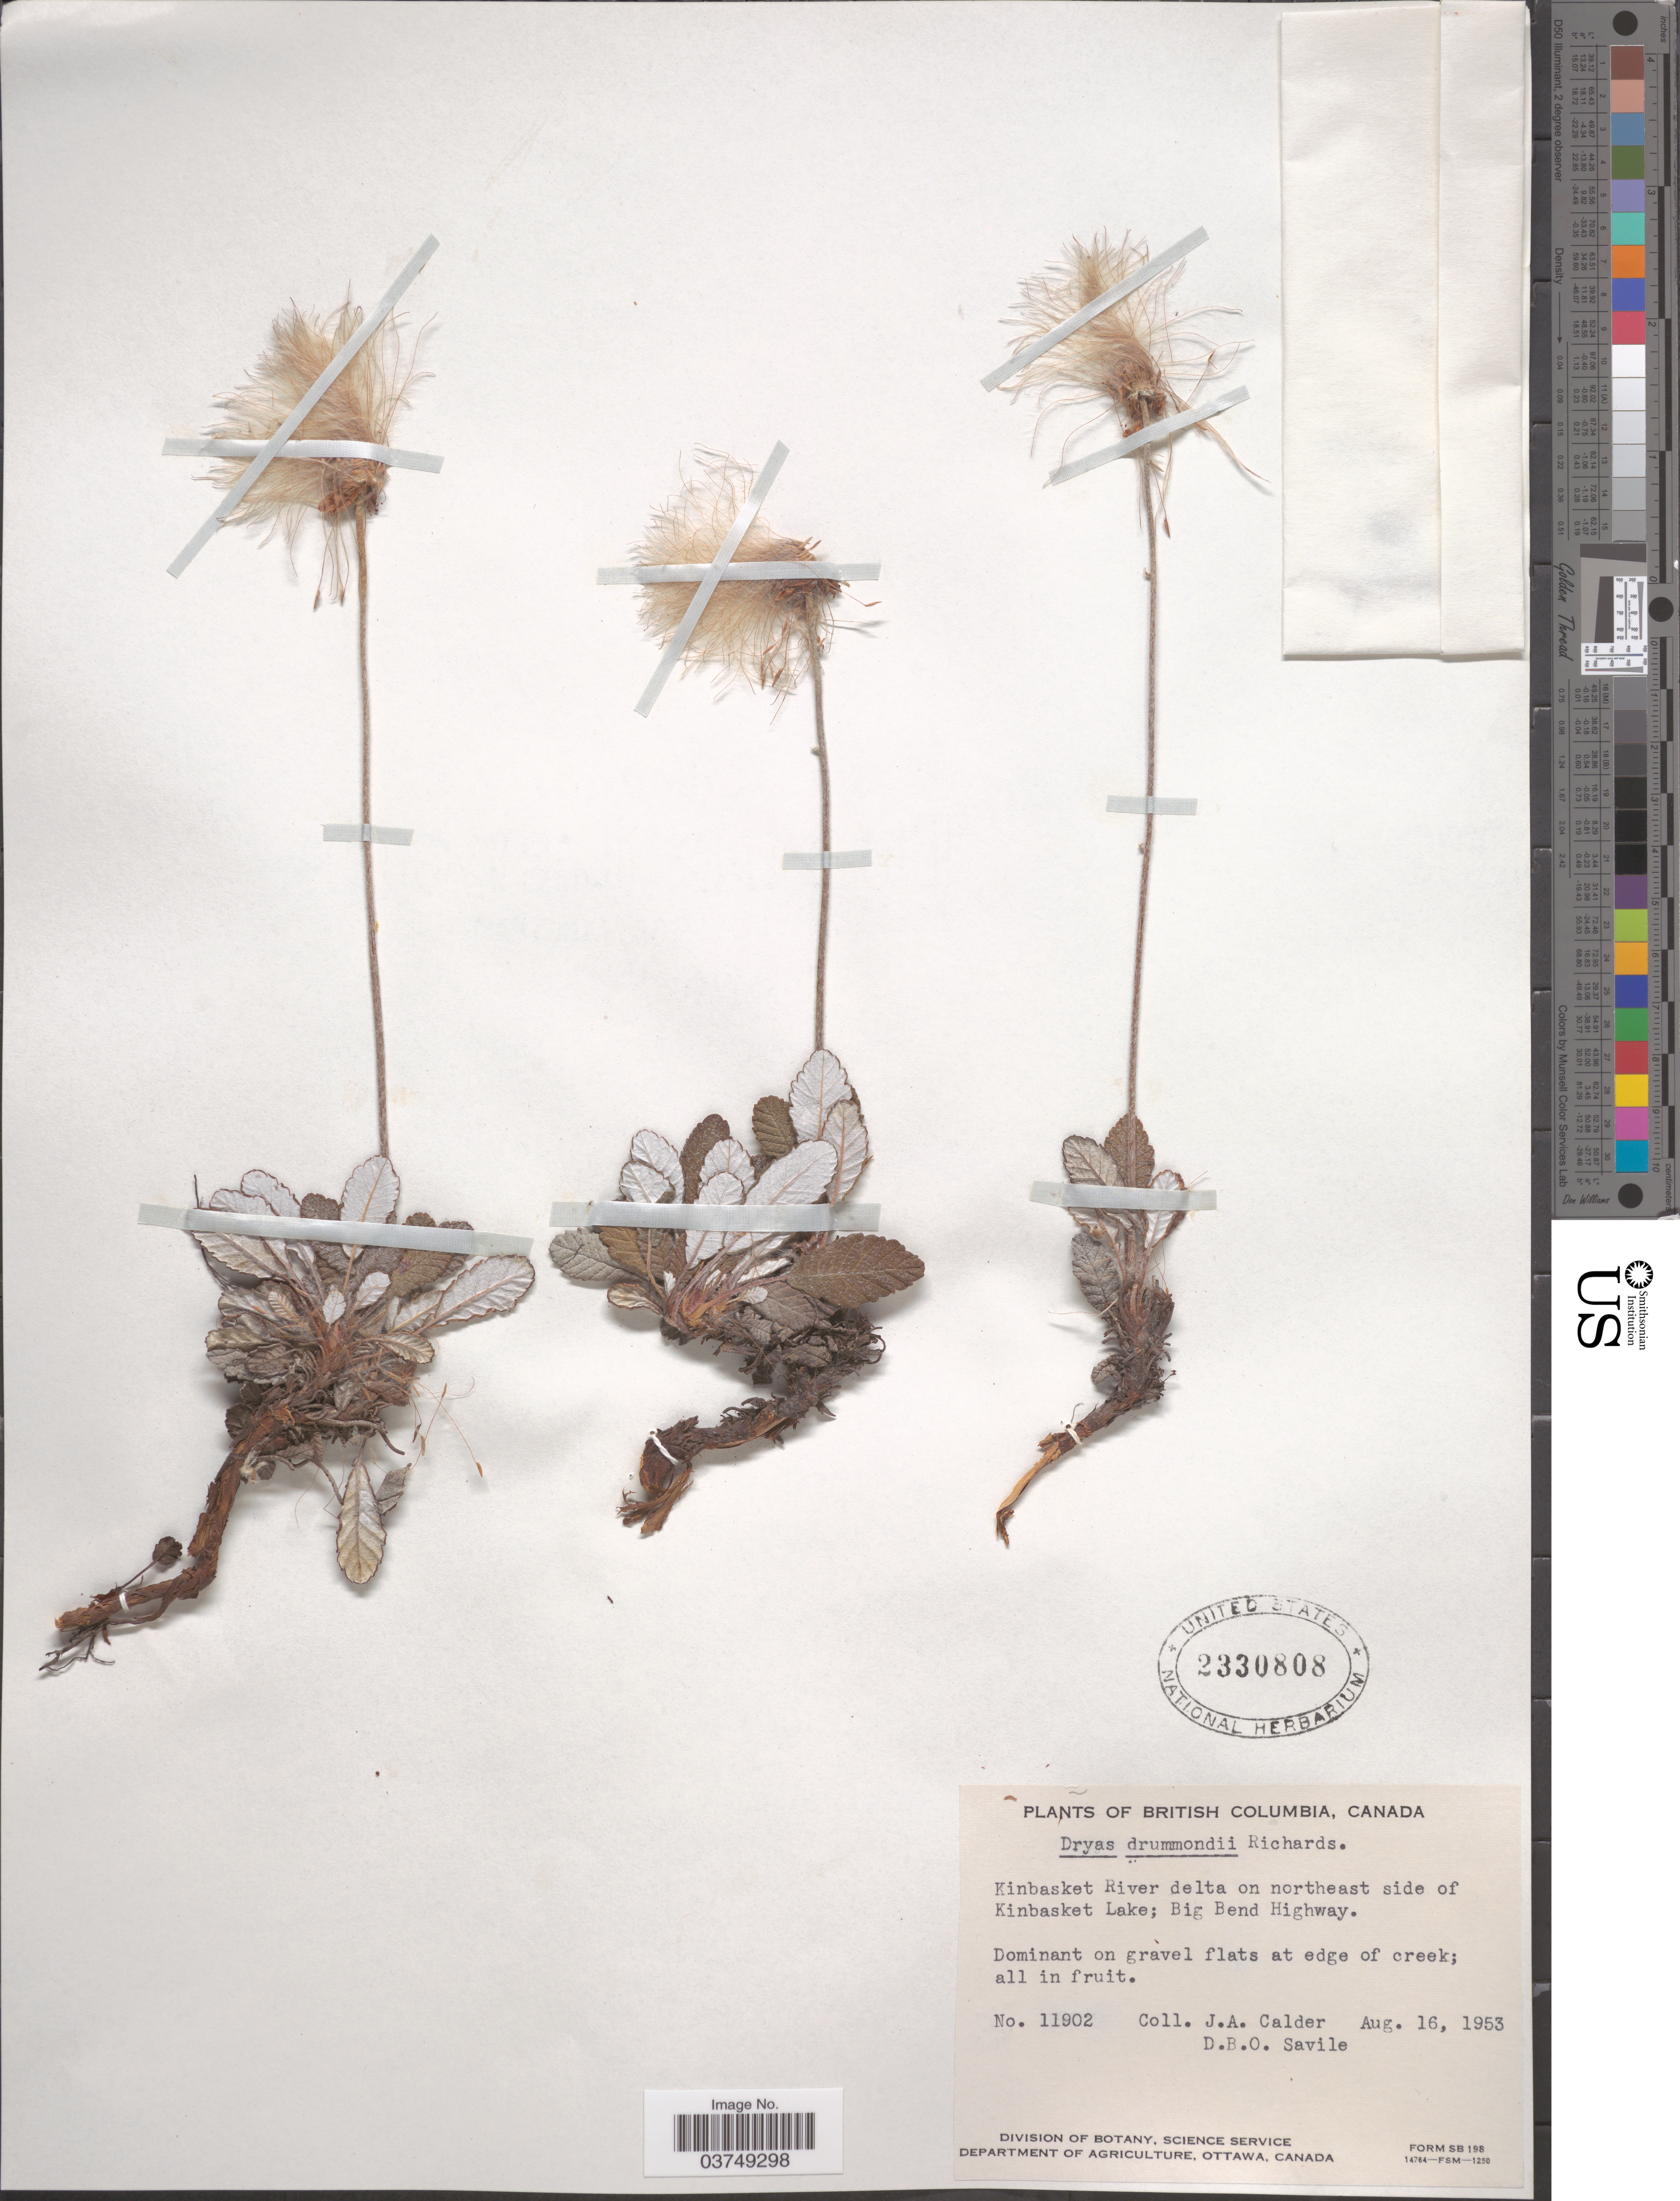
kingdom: Plantae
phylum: Tracheophyta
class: Magnoliopsida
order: Rosales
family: Rosaceae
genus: Dryas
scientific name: Dryas drummondii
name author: Hook. & Richardson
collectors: J. A. Calder & D. Savile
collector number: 11902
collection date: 1953-08-16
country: Canada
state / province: British Columbia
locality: Kinbasket River delta on northeast side of Kinbasket Lake; Big Bend Highway. At edge of creek.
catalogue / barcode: US 2330808